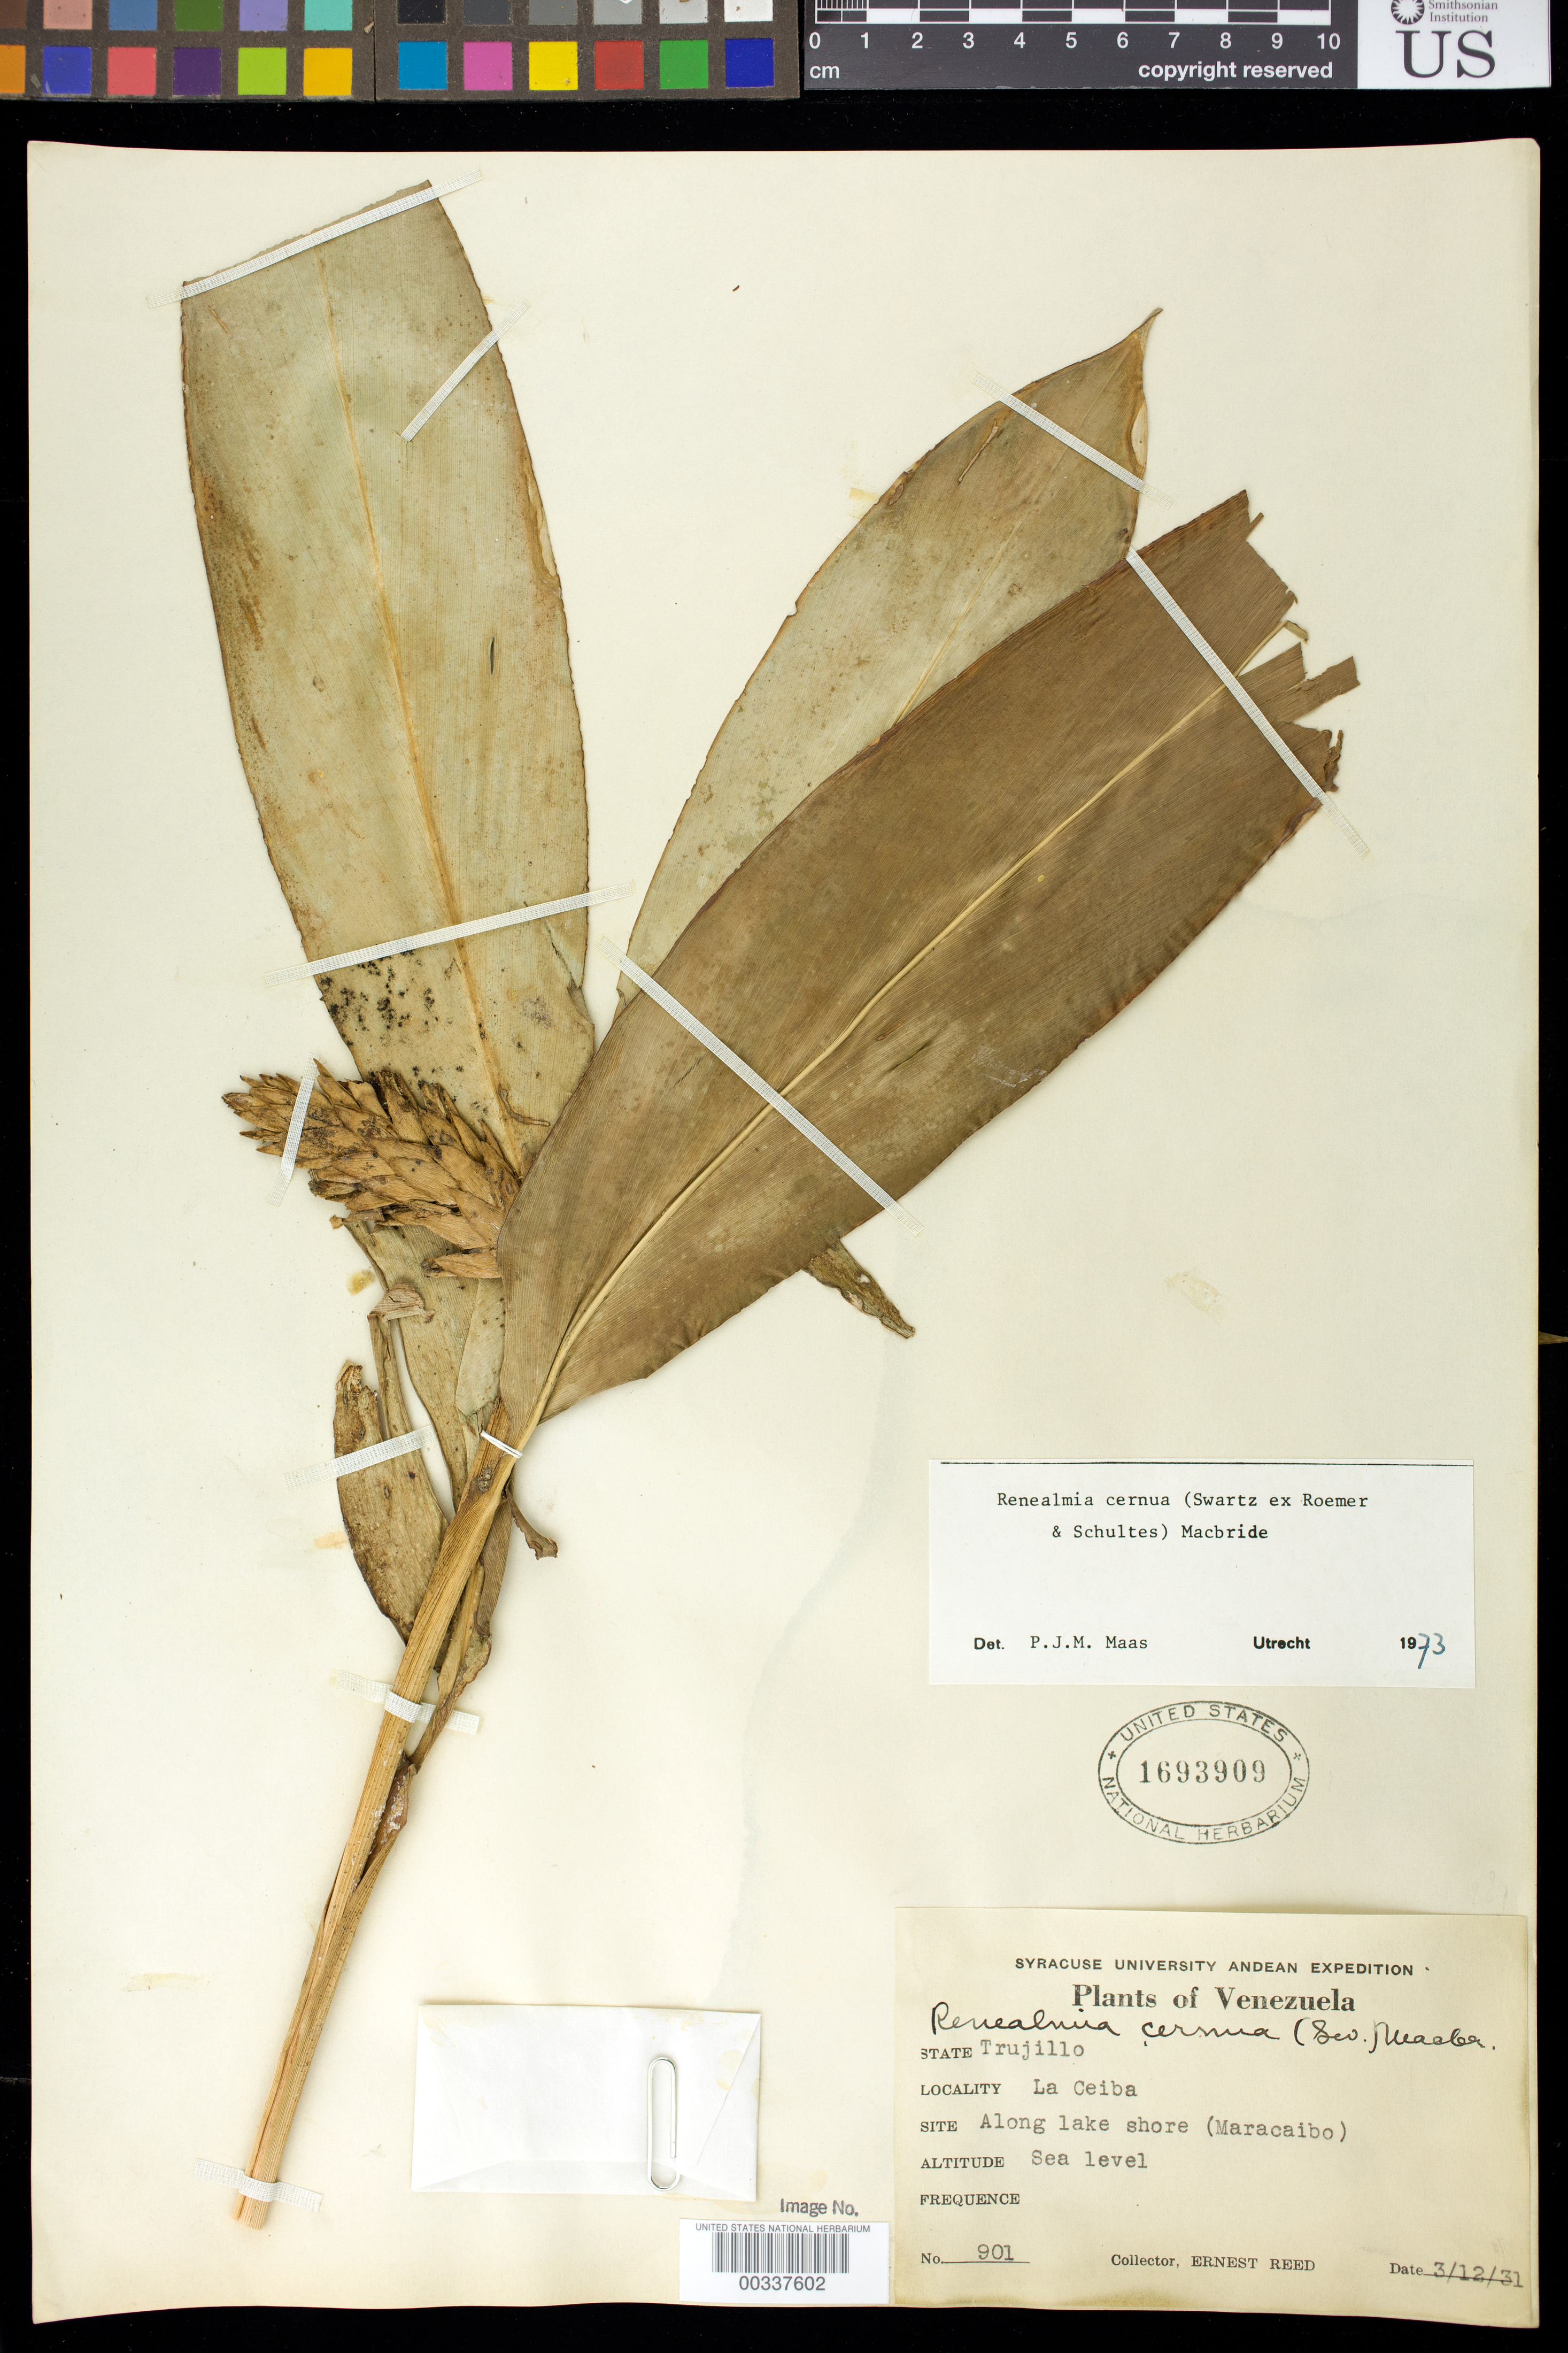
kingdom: Plantae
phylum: Tracheophyta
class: Liliopsida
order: Zingiberales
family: Zingiberaceae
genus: Renealmia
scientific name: Renealmia cernua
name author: (Sw. ex Roem. & Schult.) J.F. Macbr.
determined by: Maas, Paul J. M.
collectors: E. Reed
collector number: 901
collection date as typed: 12 Mar 1931 or 03 Dec 1931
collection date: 1931-03-12 or 1931-12-03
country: Venezuela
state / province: Trujillo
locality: La ceiba, sea level, along lake shore (maracaibo)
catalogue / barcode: US 1693909